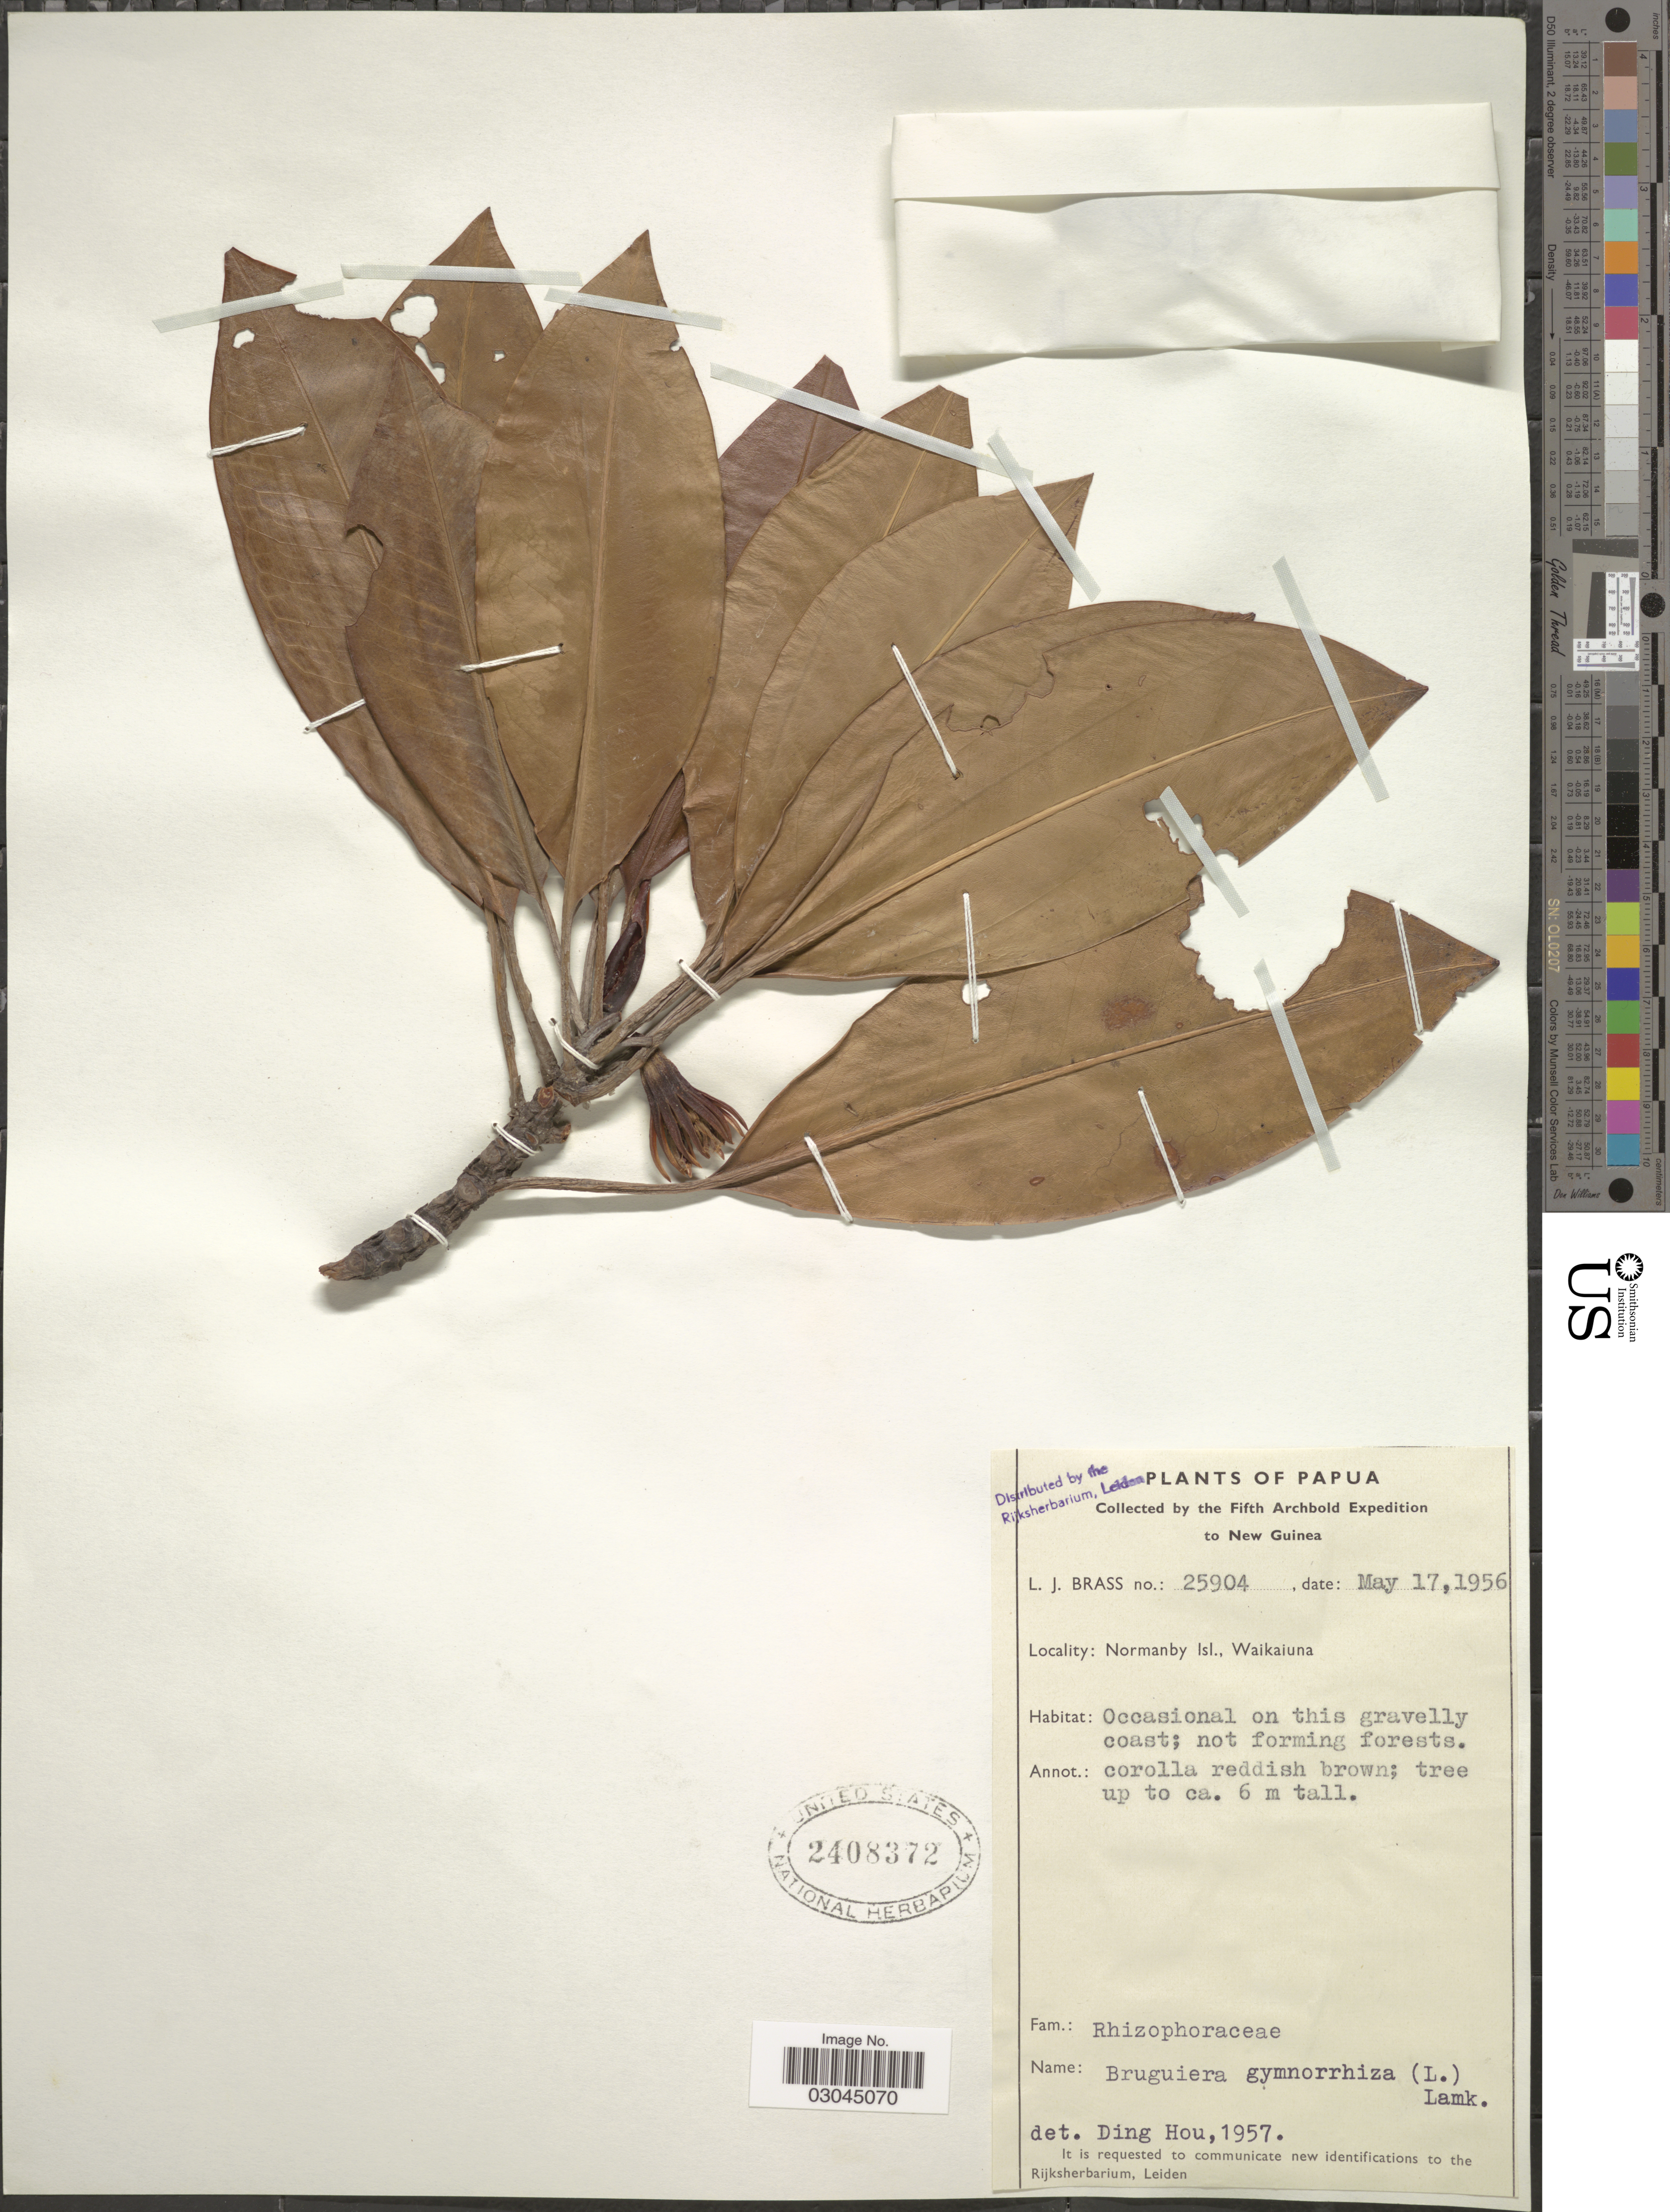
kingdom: Plantae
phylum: Tracheophyta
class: Magnoliopsida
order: Malpighiales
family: Rhizophoraceae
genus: Bruguiera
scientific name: Bruguiera gymnorhiza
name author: (L.) Savigny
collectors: L. J. Brass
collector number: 25904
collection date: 1956-05-17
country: Papua New Guinea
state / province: Milne Bay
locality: Papua, Normanby Isl., Waikaiuna.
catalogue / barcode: US 2408372